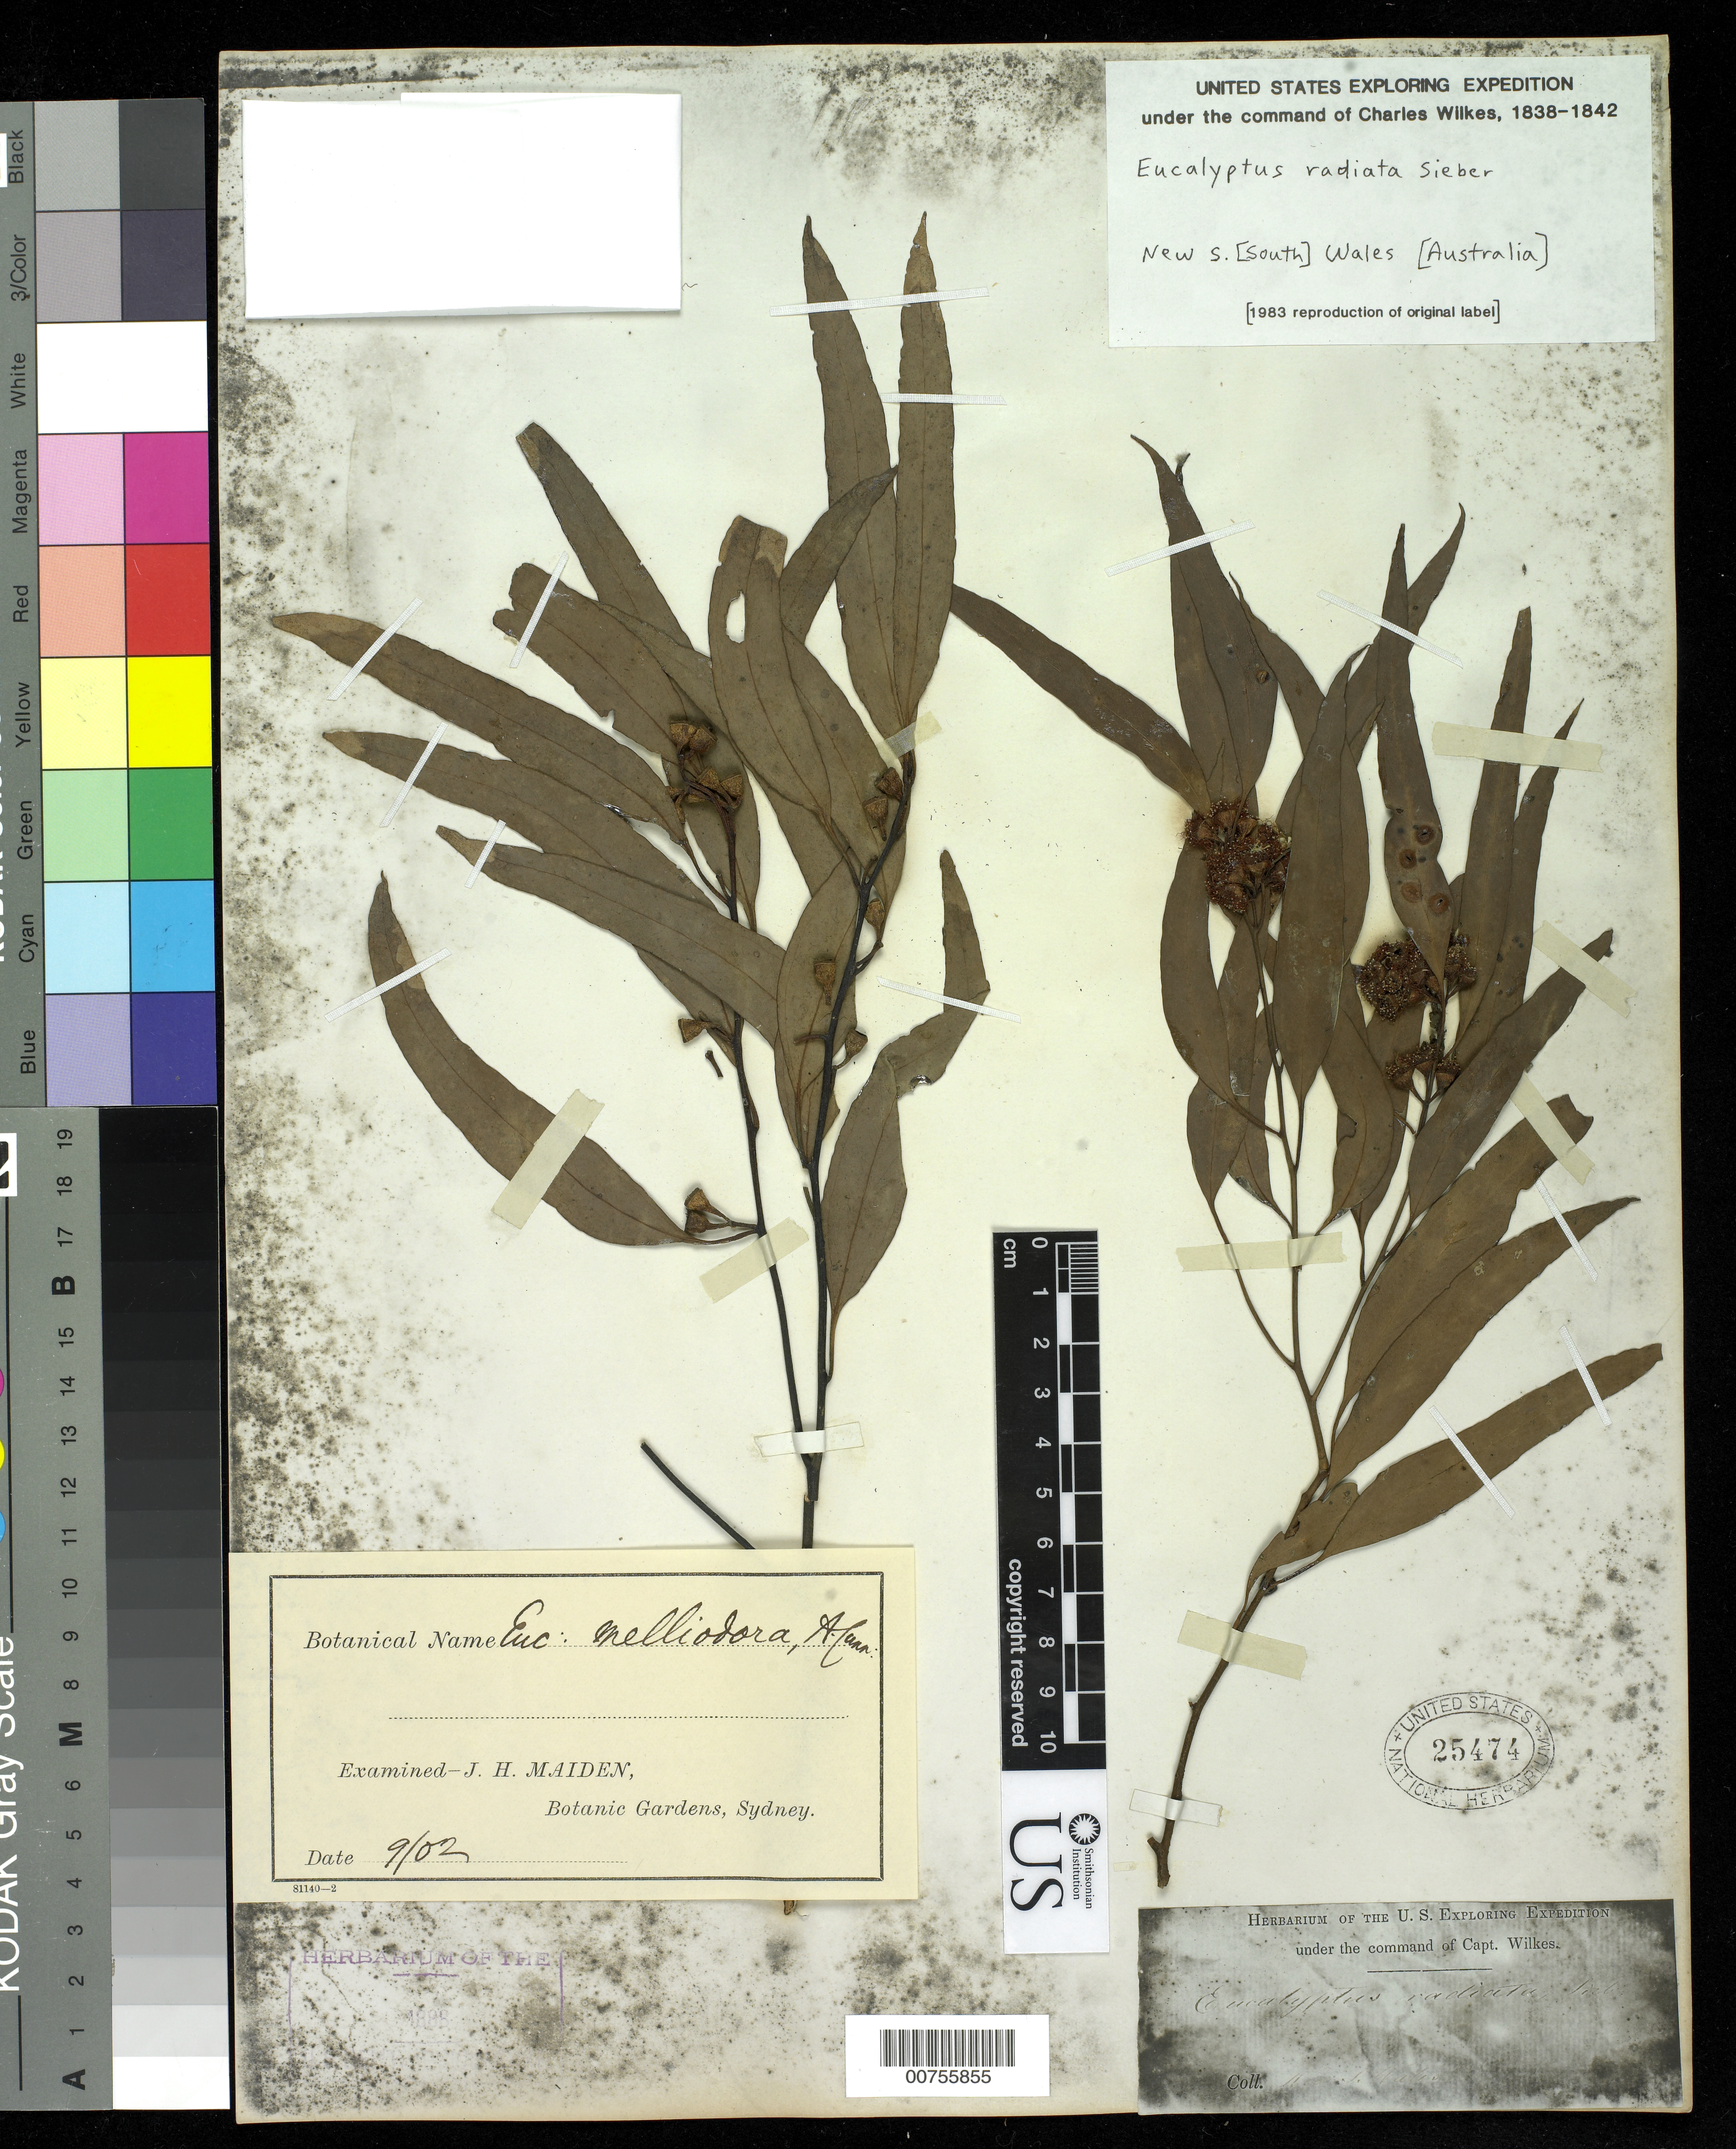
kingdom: Plantae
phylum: Tracheophyta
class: Magnoliopsida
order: Myrtales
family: Myrtaceae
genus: Eucalyptus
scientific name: Eucalyptus melliodora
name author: A. Cunn. ex S. Schauer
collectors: Wilkes Explor. Exped.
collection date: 1838/1842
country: Australia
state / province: New South Wales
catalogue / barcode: US 25474